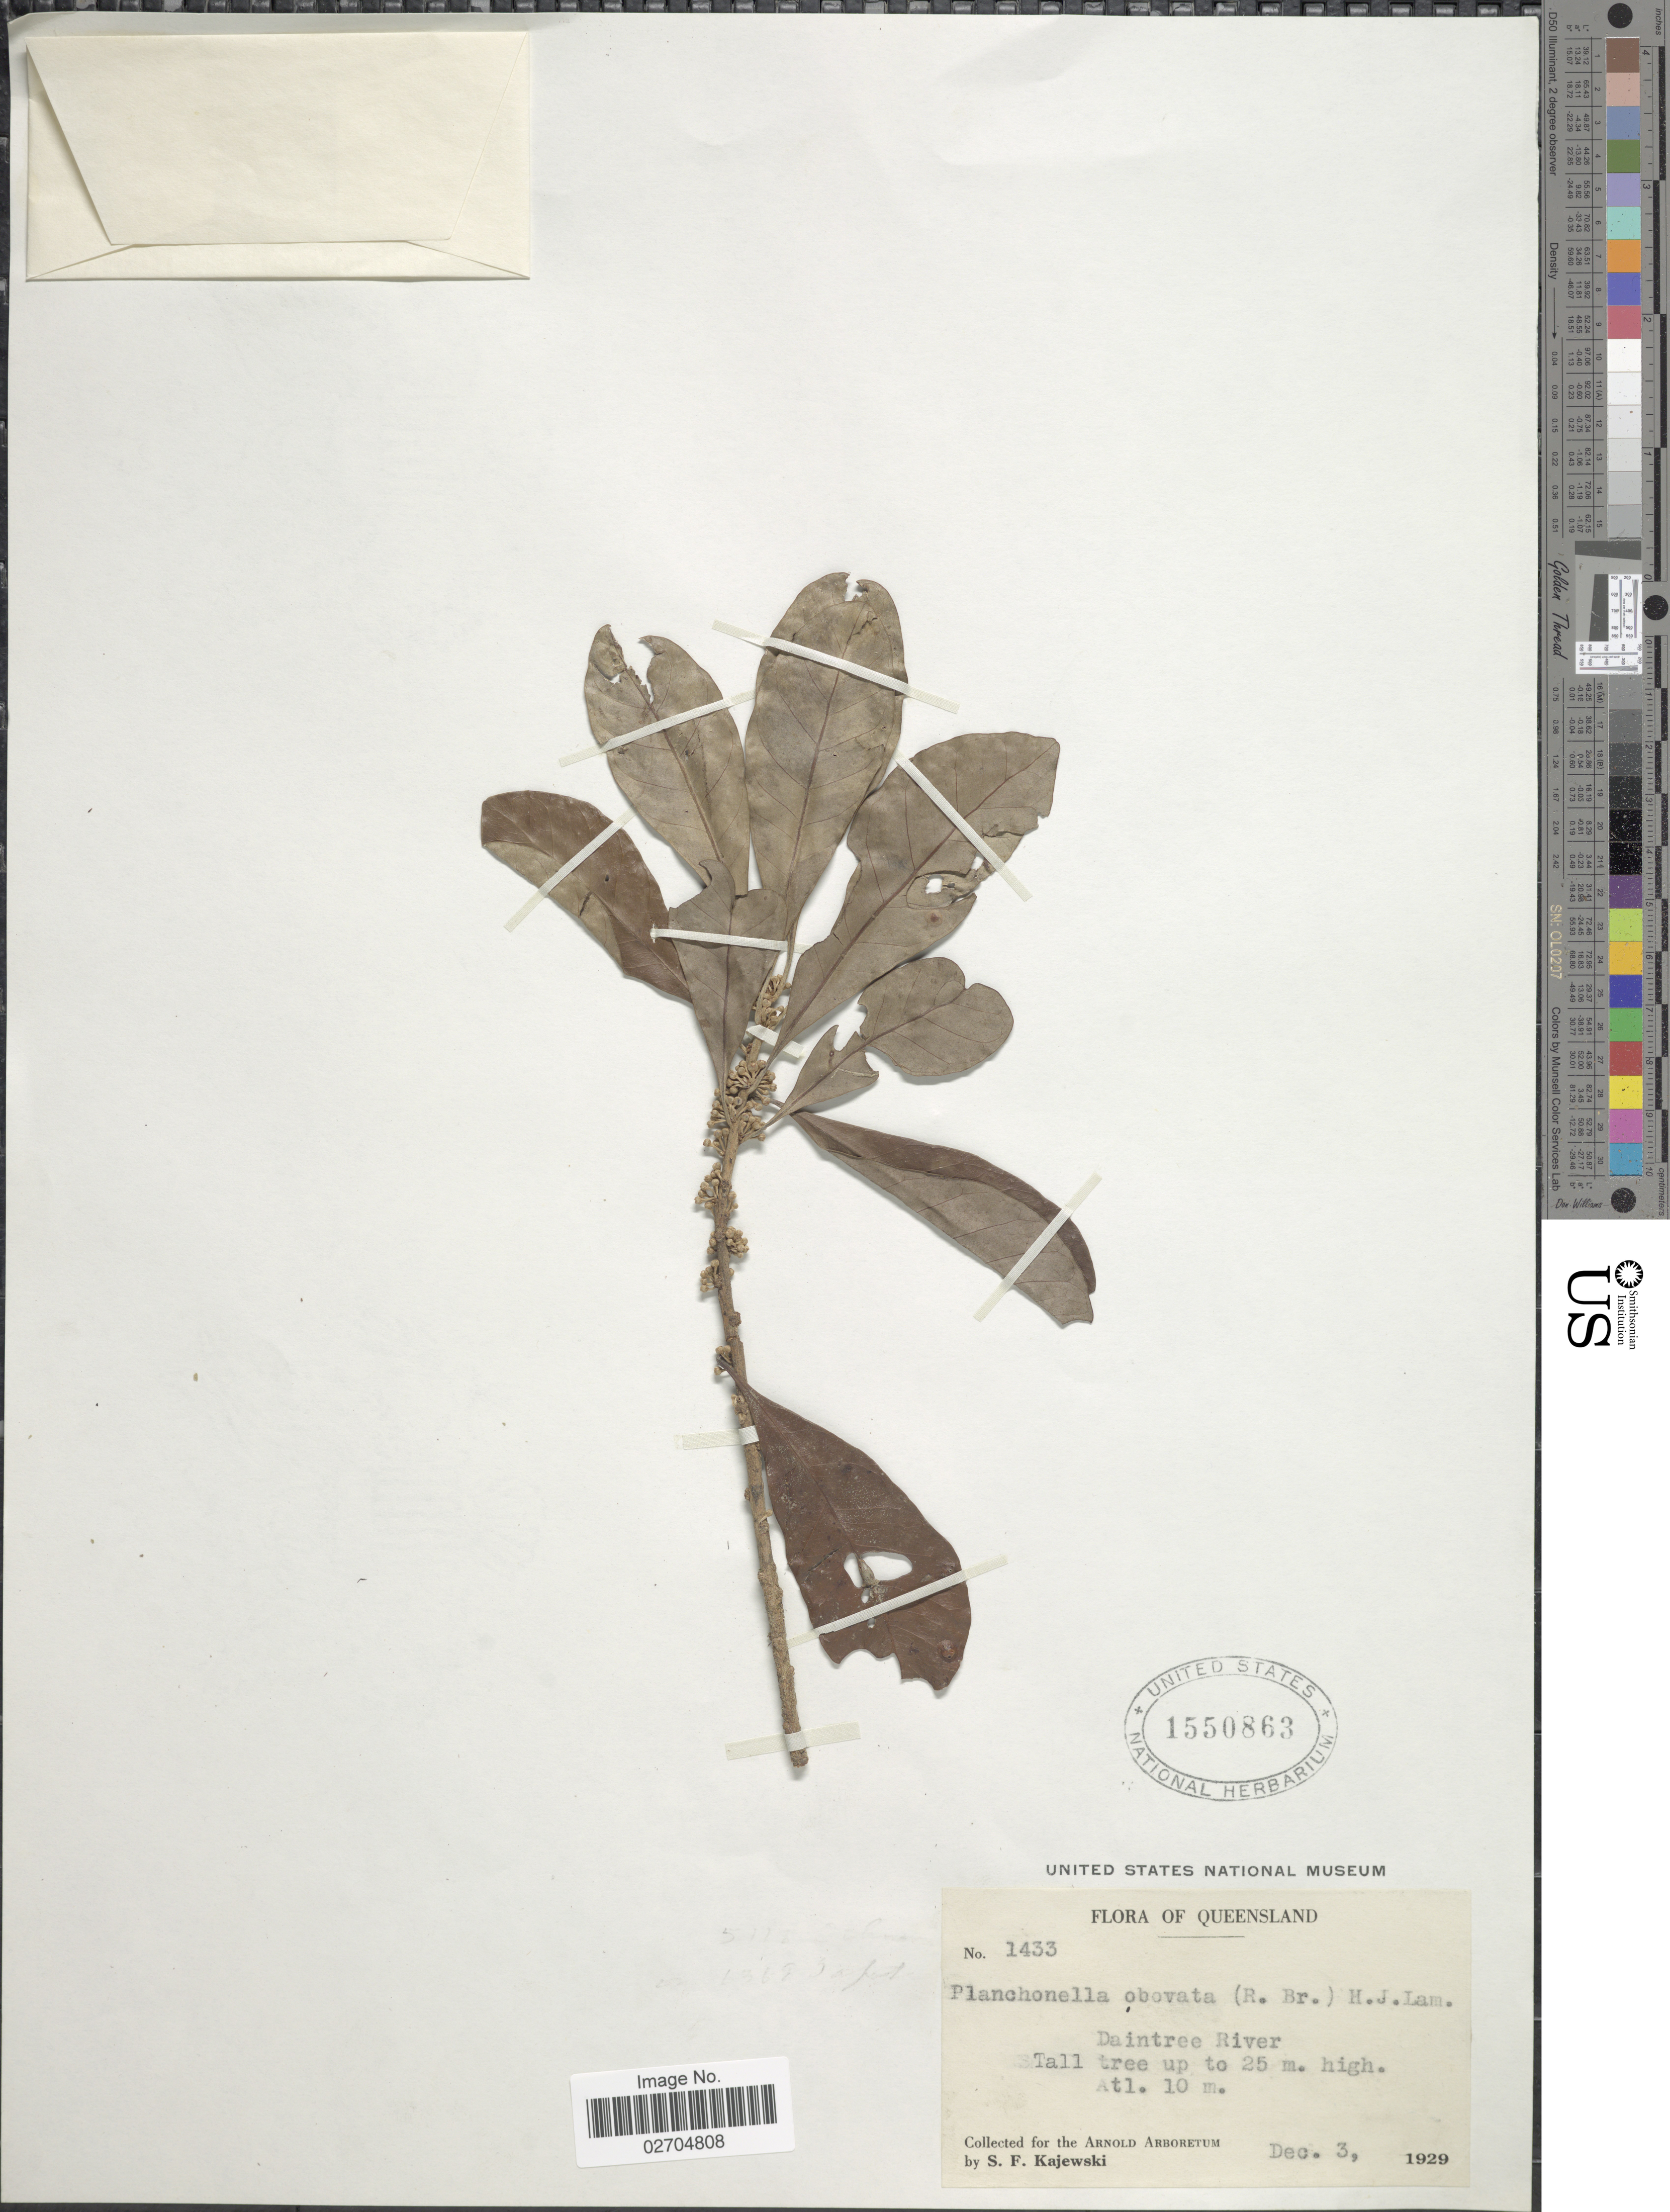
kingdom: Plantae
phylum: Tracheophyta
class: Magnoliopsida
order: Ericales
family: Sapotaceae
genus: Planchonella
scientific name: Planchonella obovata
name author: (R. Br.) Pierre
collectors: S. Kajewski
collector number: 1433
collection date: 1929-12-03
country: Australia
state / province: Queensland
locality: Daintree River.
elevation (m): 10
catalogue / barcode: US 1550863